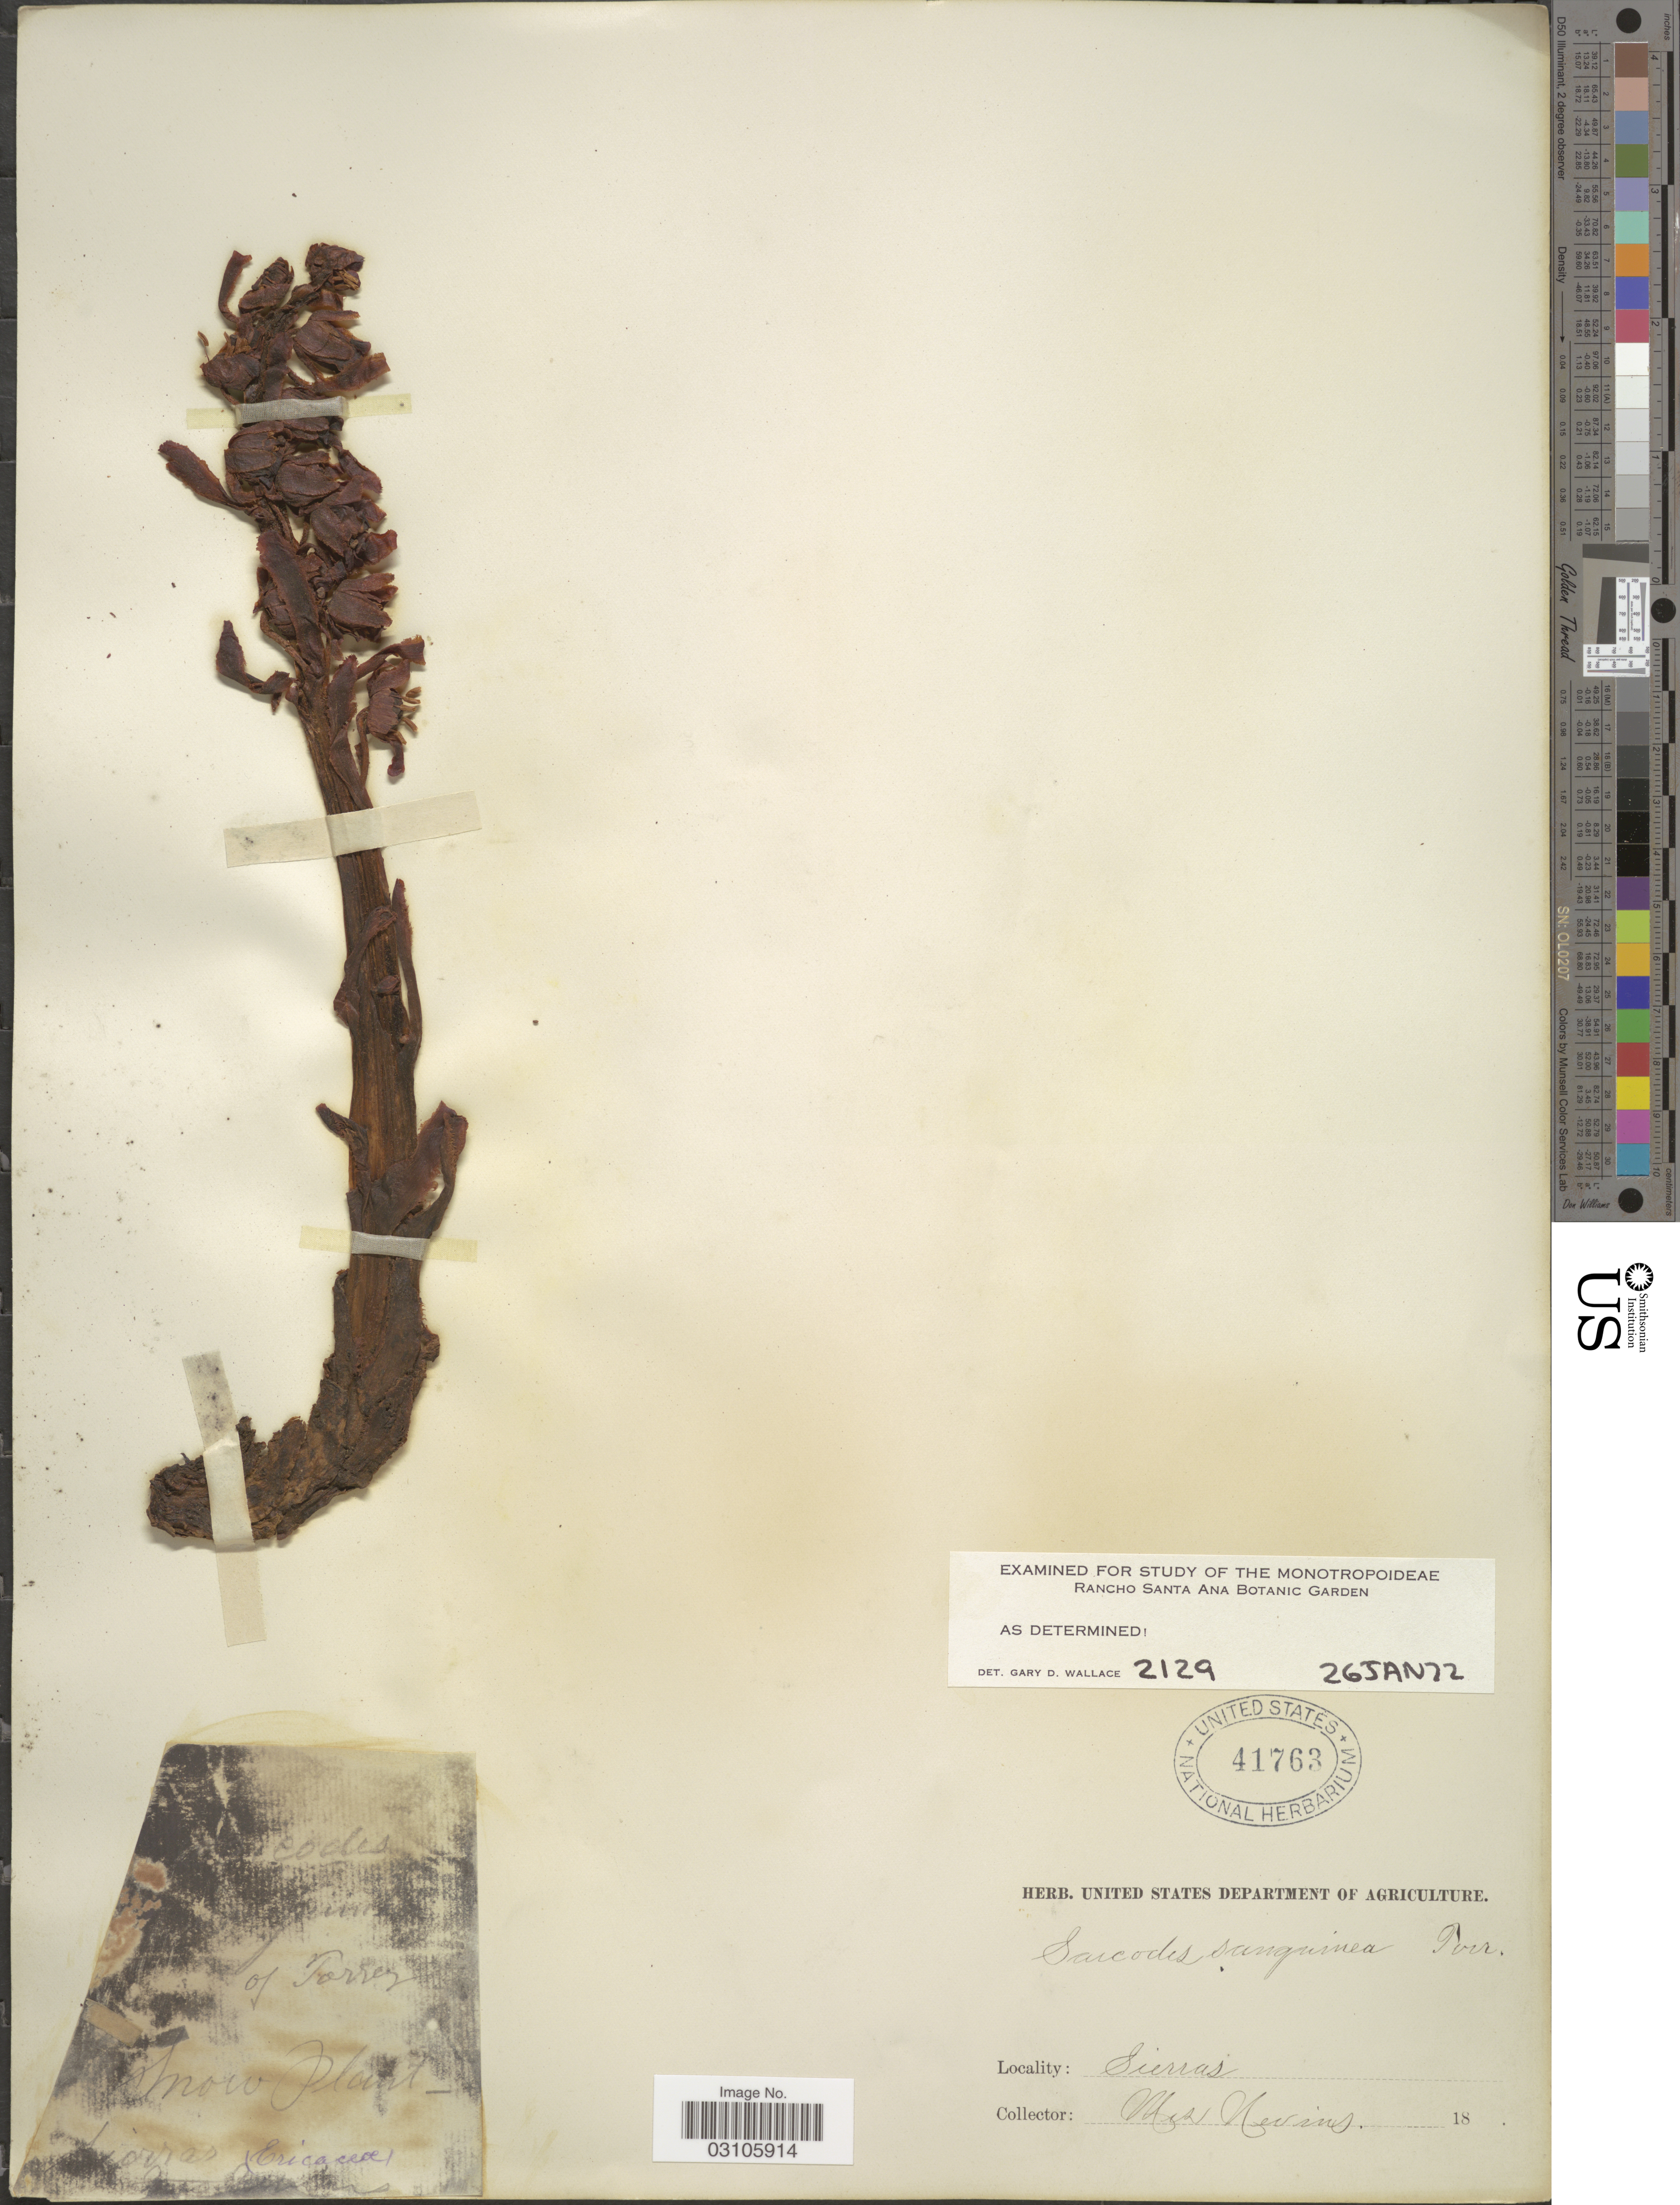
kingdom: Plantae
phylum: Tracheophyta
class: Magnoliopsida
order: Ericales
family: Ericaceae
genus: Sarcodes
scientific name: Sarcodes sanguinea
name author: Torr.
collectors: Nevins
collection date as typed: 18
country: United States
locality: Sierras.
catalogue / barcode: US 41763